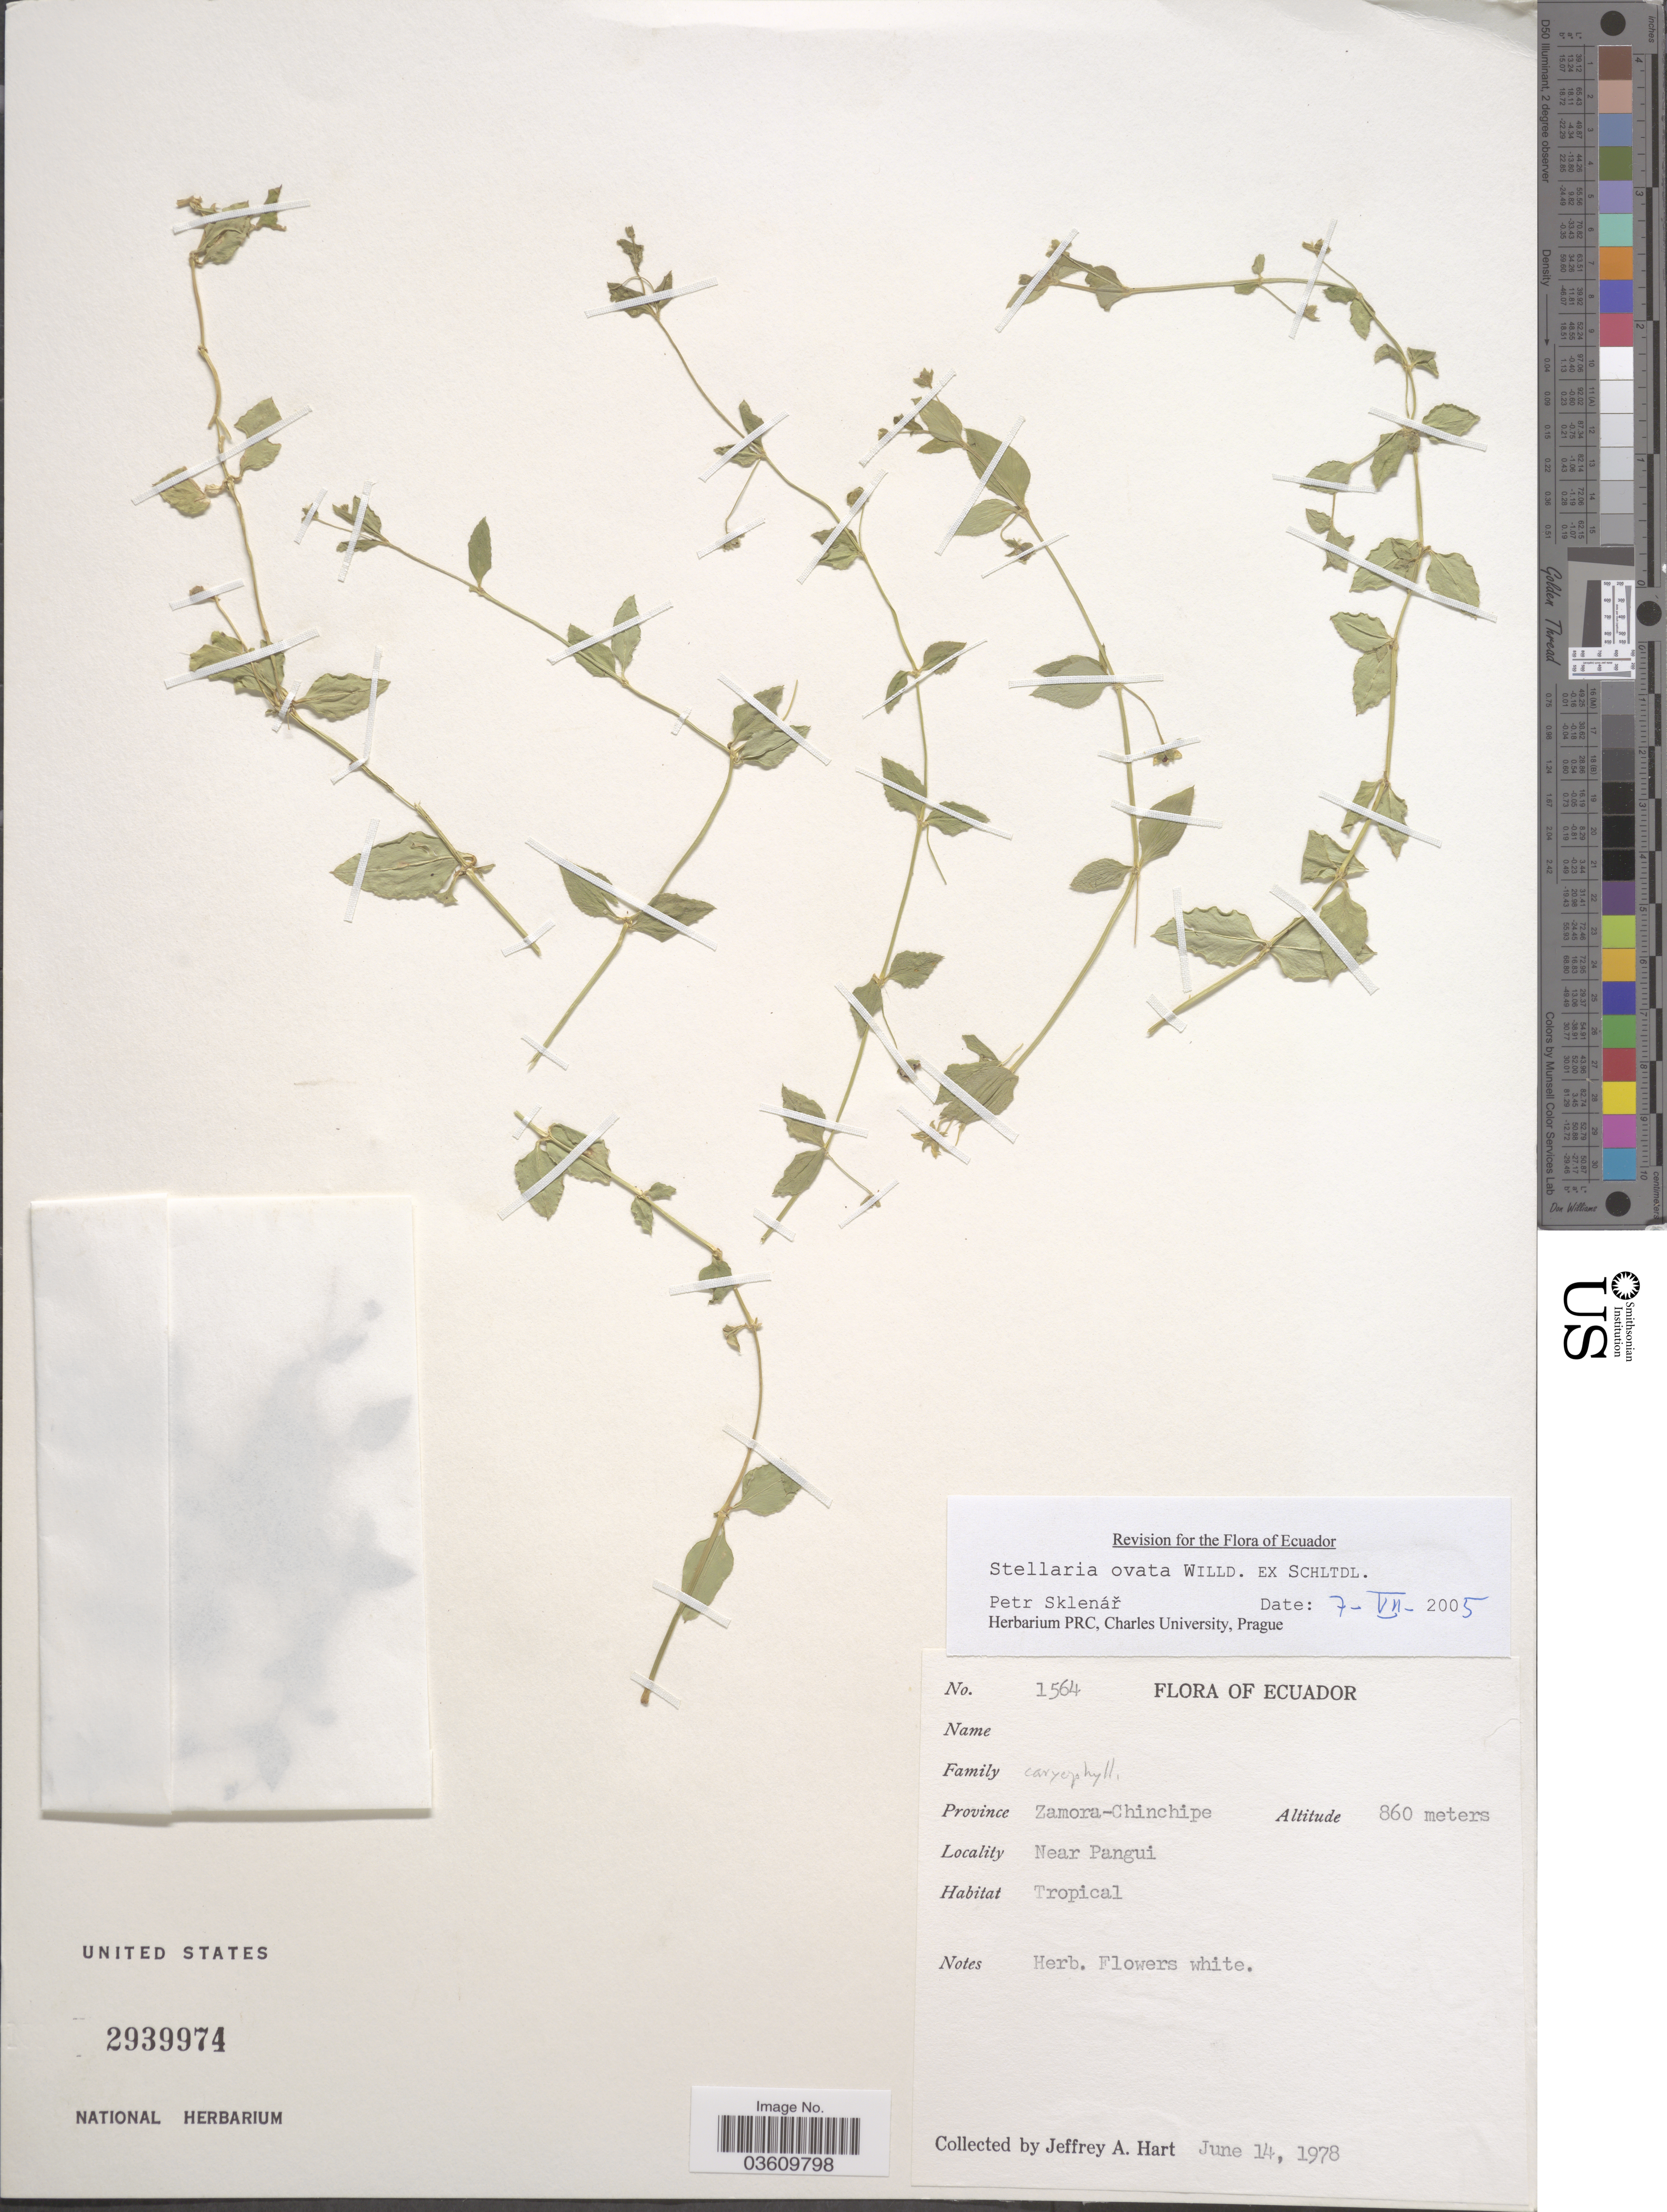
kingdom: Plantae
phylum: Tracheophyta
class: Magnoliopsida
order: Caryophyllales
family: Caryophyllaceae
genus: Stellaria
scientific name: Stellaria ovata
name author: Willd.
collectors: J. A. Hart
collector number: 1564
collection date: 1978-06-14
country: Ecuador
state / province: Zamora-Chinchipe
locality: Near Pangui.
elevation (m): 860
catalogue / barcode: US 2939974